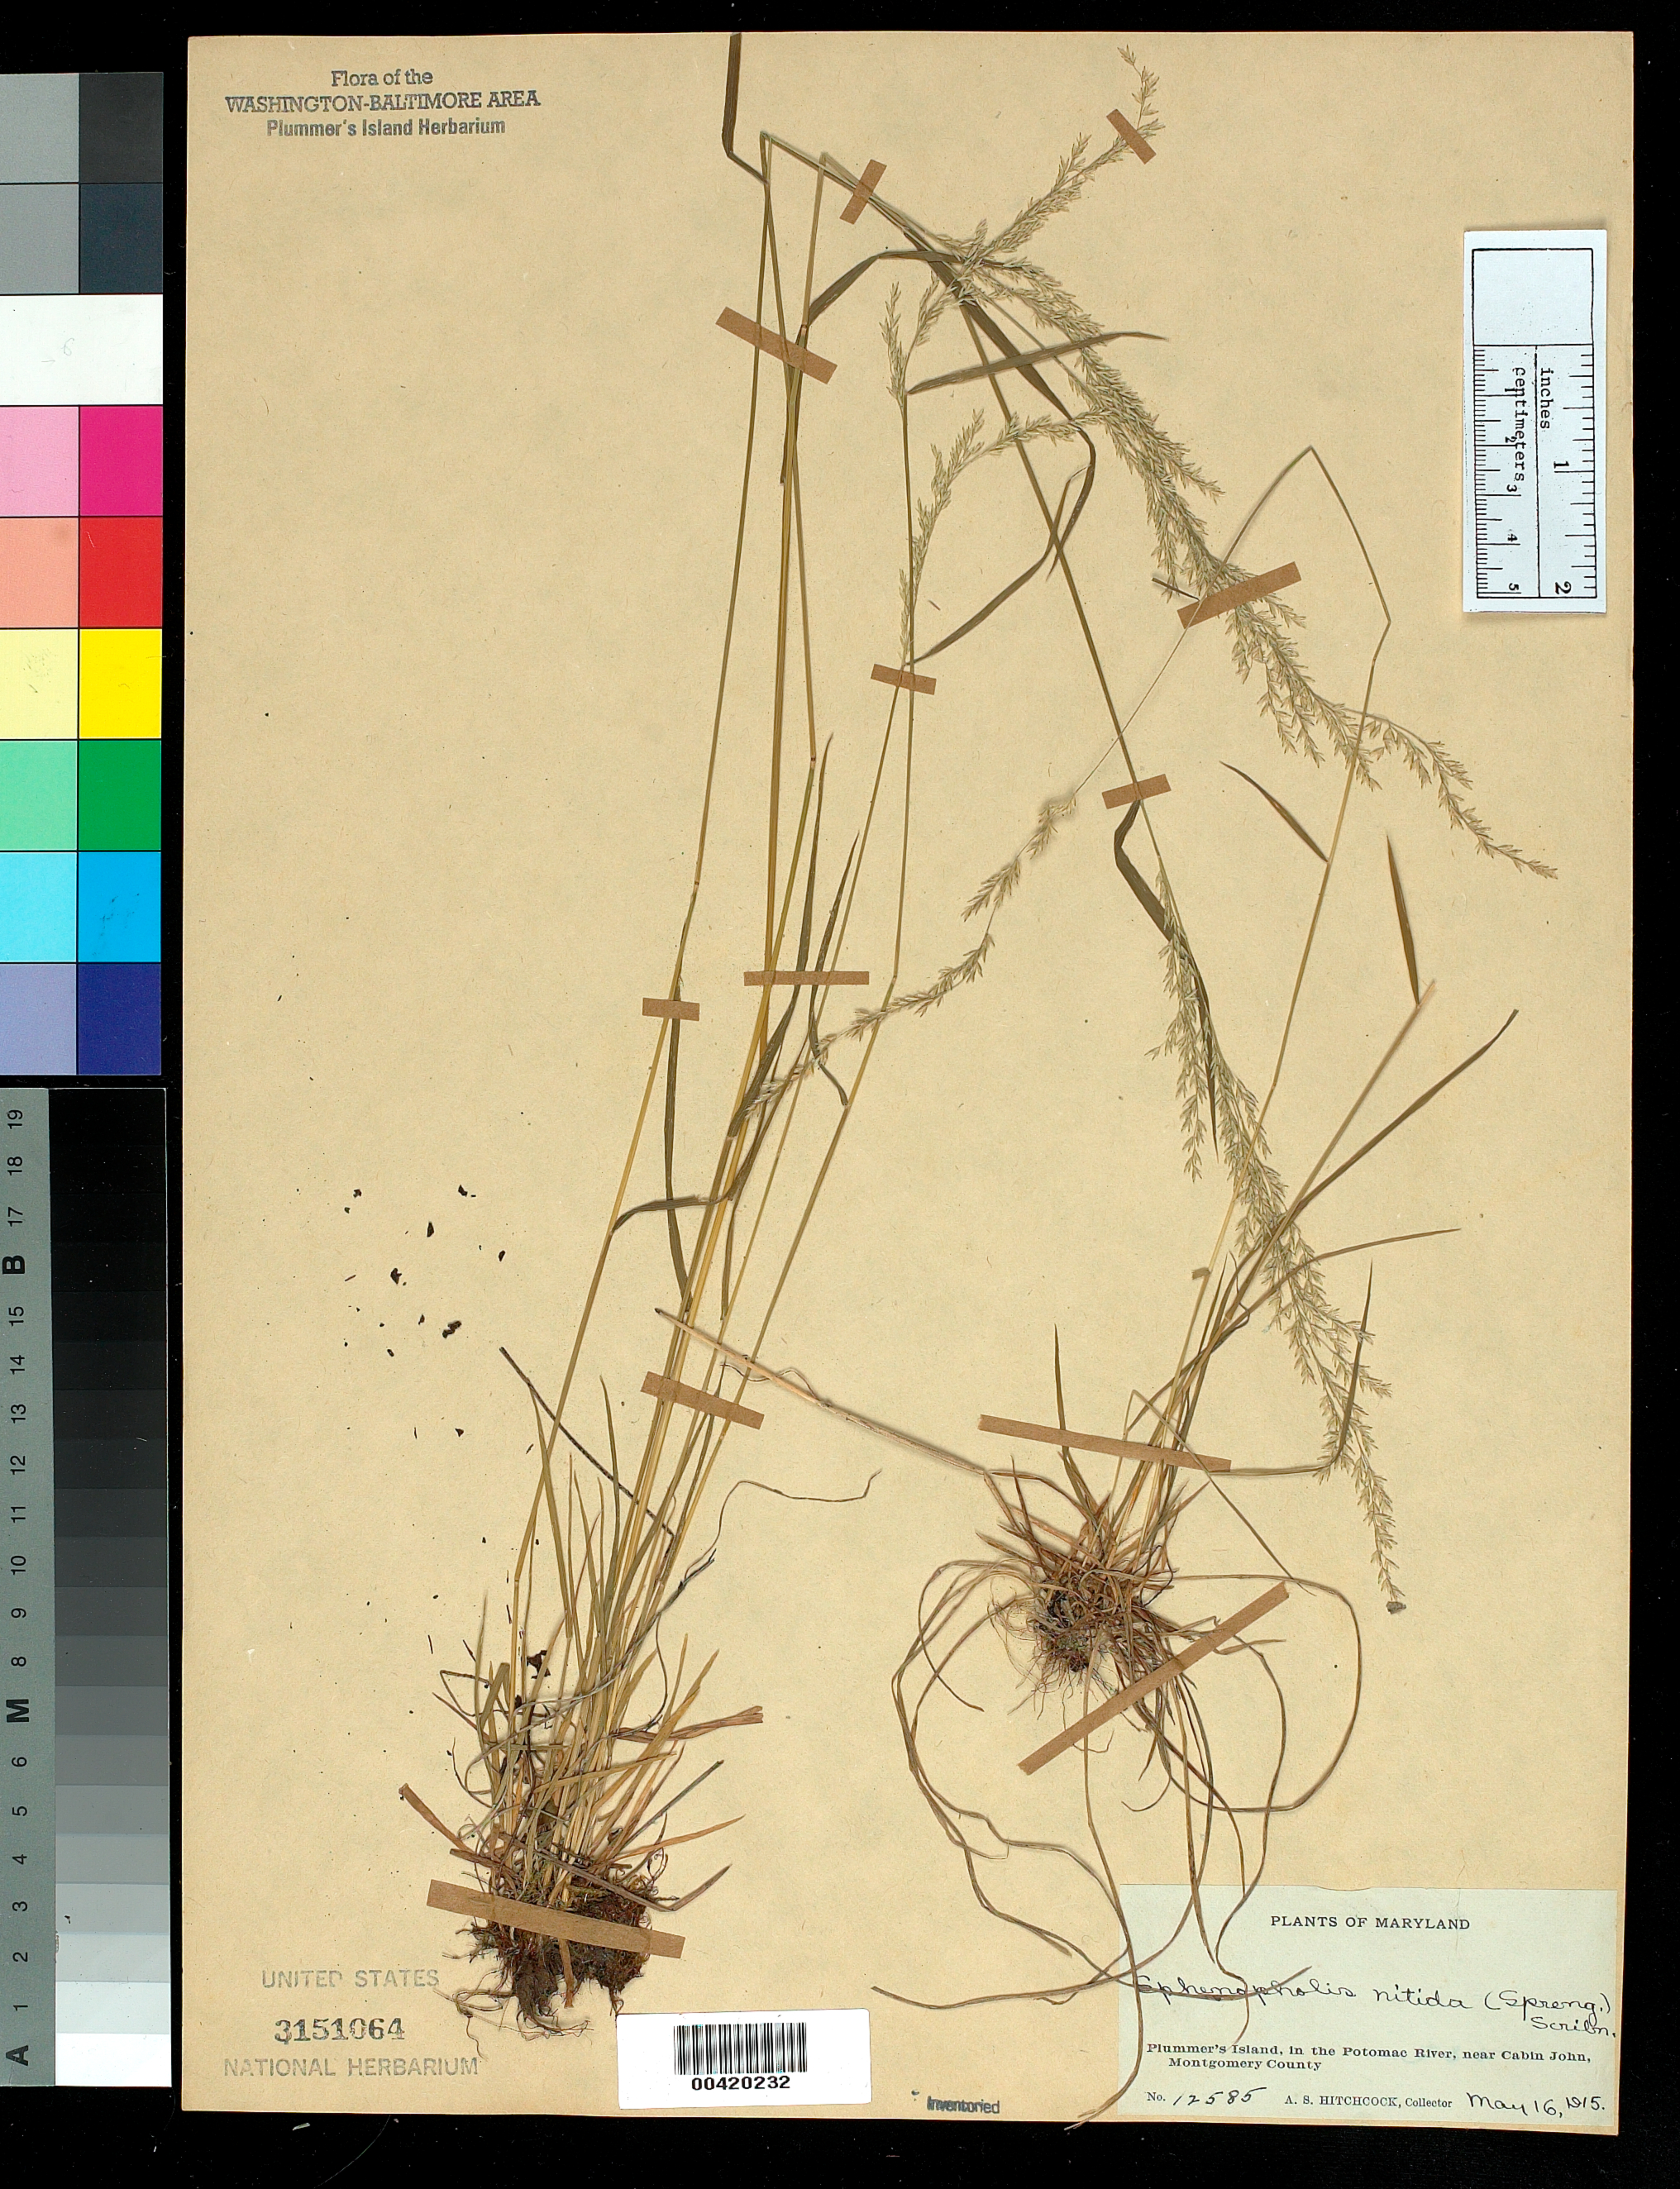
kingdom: Plantae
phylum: Tracheophyta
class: Liliopsida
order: Poales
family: Poaceae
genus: Sphenopholis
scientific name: Sphenopholis nitida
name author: (Biehler) Scribn.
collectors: A. S. Hitchcock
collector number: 12585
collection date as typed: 16 May 1915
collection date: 1915-05-16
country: United States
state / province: Maryland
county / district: Montgomery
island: Plummers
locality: Plummer's Island C. & O. Canal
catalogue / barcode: US 3151064